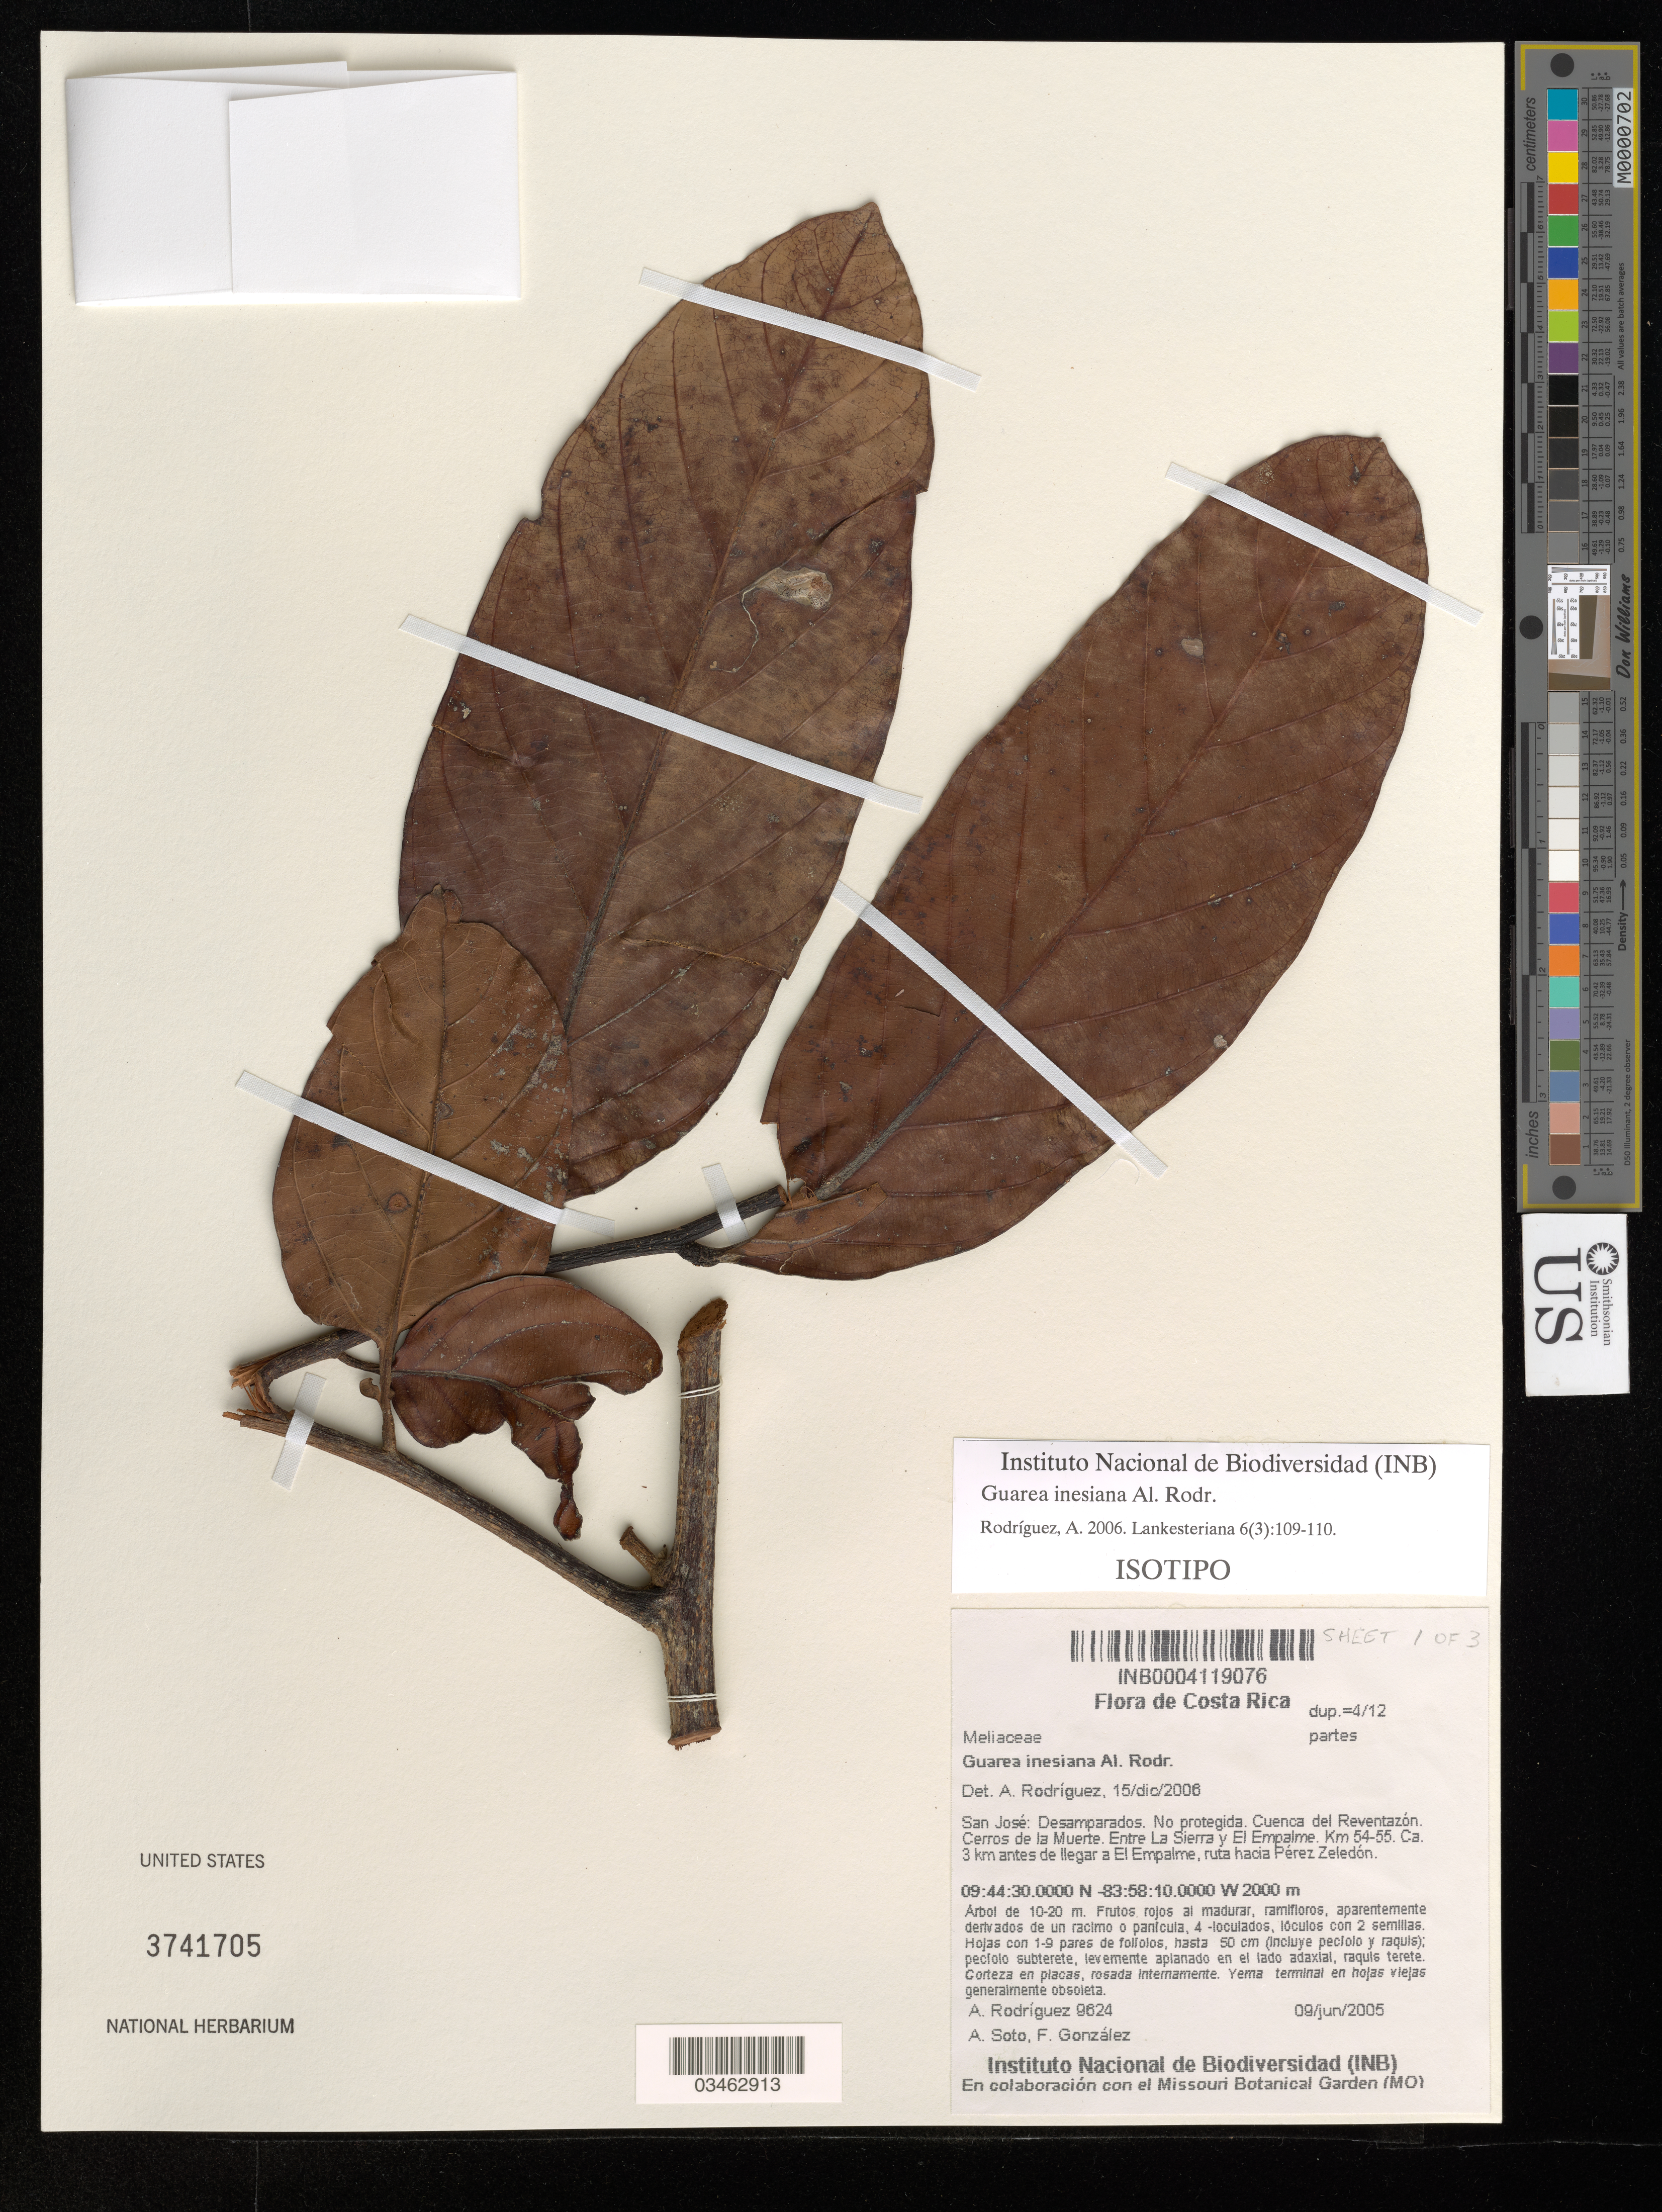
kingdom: Plantae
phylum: Tracheophyta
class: Magnoliopsida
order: Sapindales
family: Meliaceae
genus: Guarea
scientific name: Guarea inesiana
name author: Al. Rodr.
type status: Isotype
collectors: A. Rodríguez, A. Soto & F. González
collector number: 9624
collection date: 2005-06-09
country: Costa Rica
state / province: San José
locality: Desamparados. No protegida. Cuenca del Reventazon. Cerros de la Muerte. Entre La Sierra y El Empalme. Km 54-55. Ca. 3 km antes de llegar a El Emplame, ruta hacia Perez Zeledon.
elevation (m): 2000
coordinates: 09:44:30.0000N, -83:58:10.0000W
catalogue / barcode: US 3741705